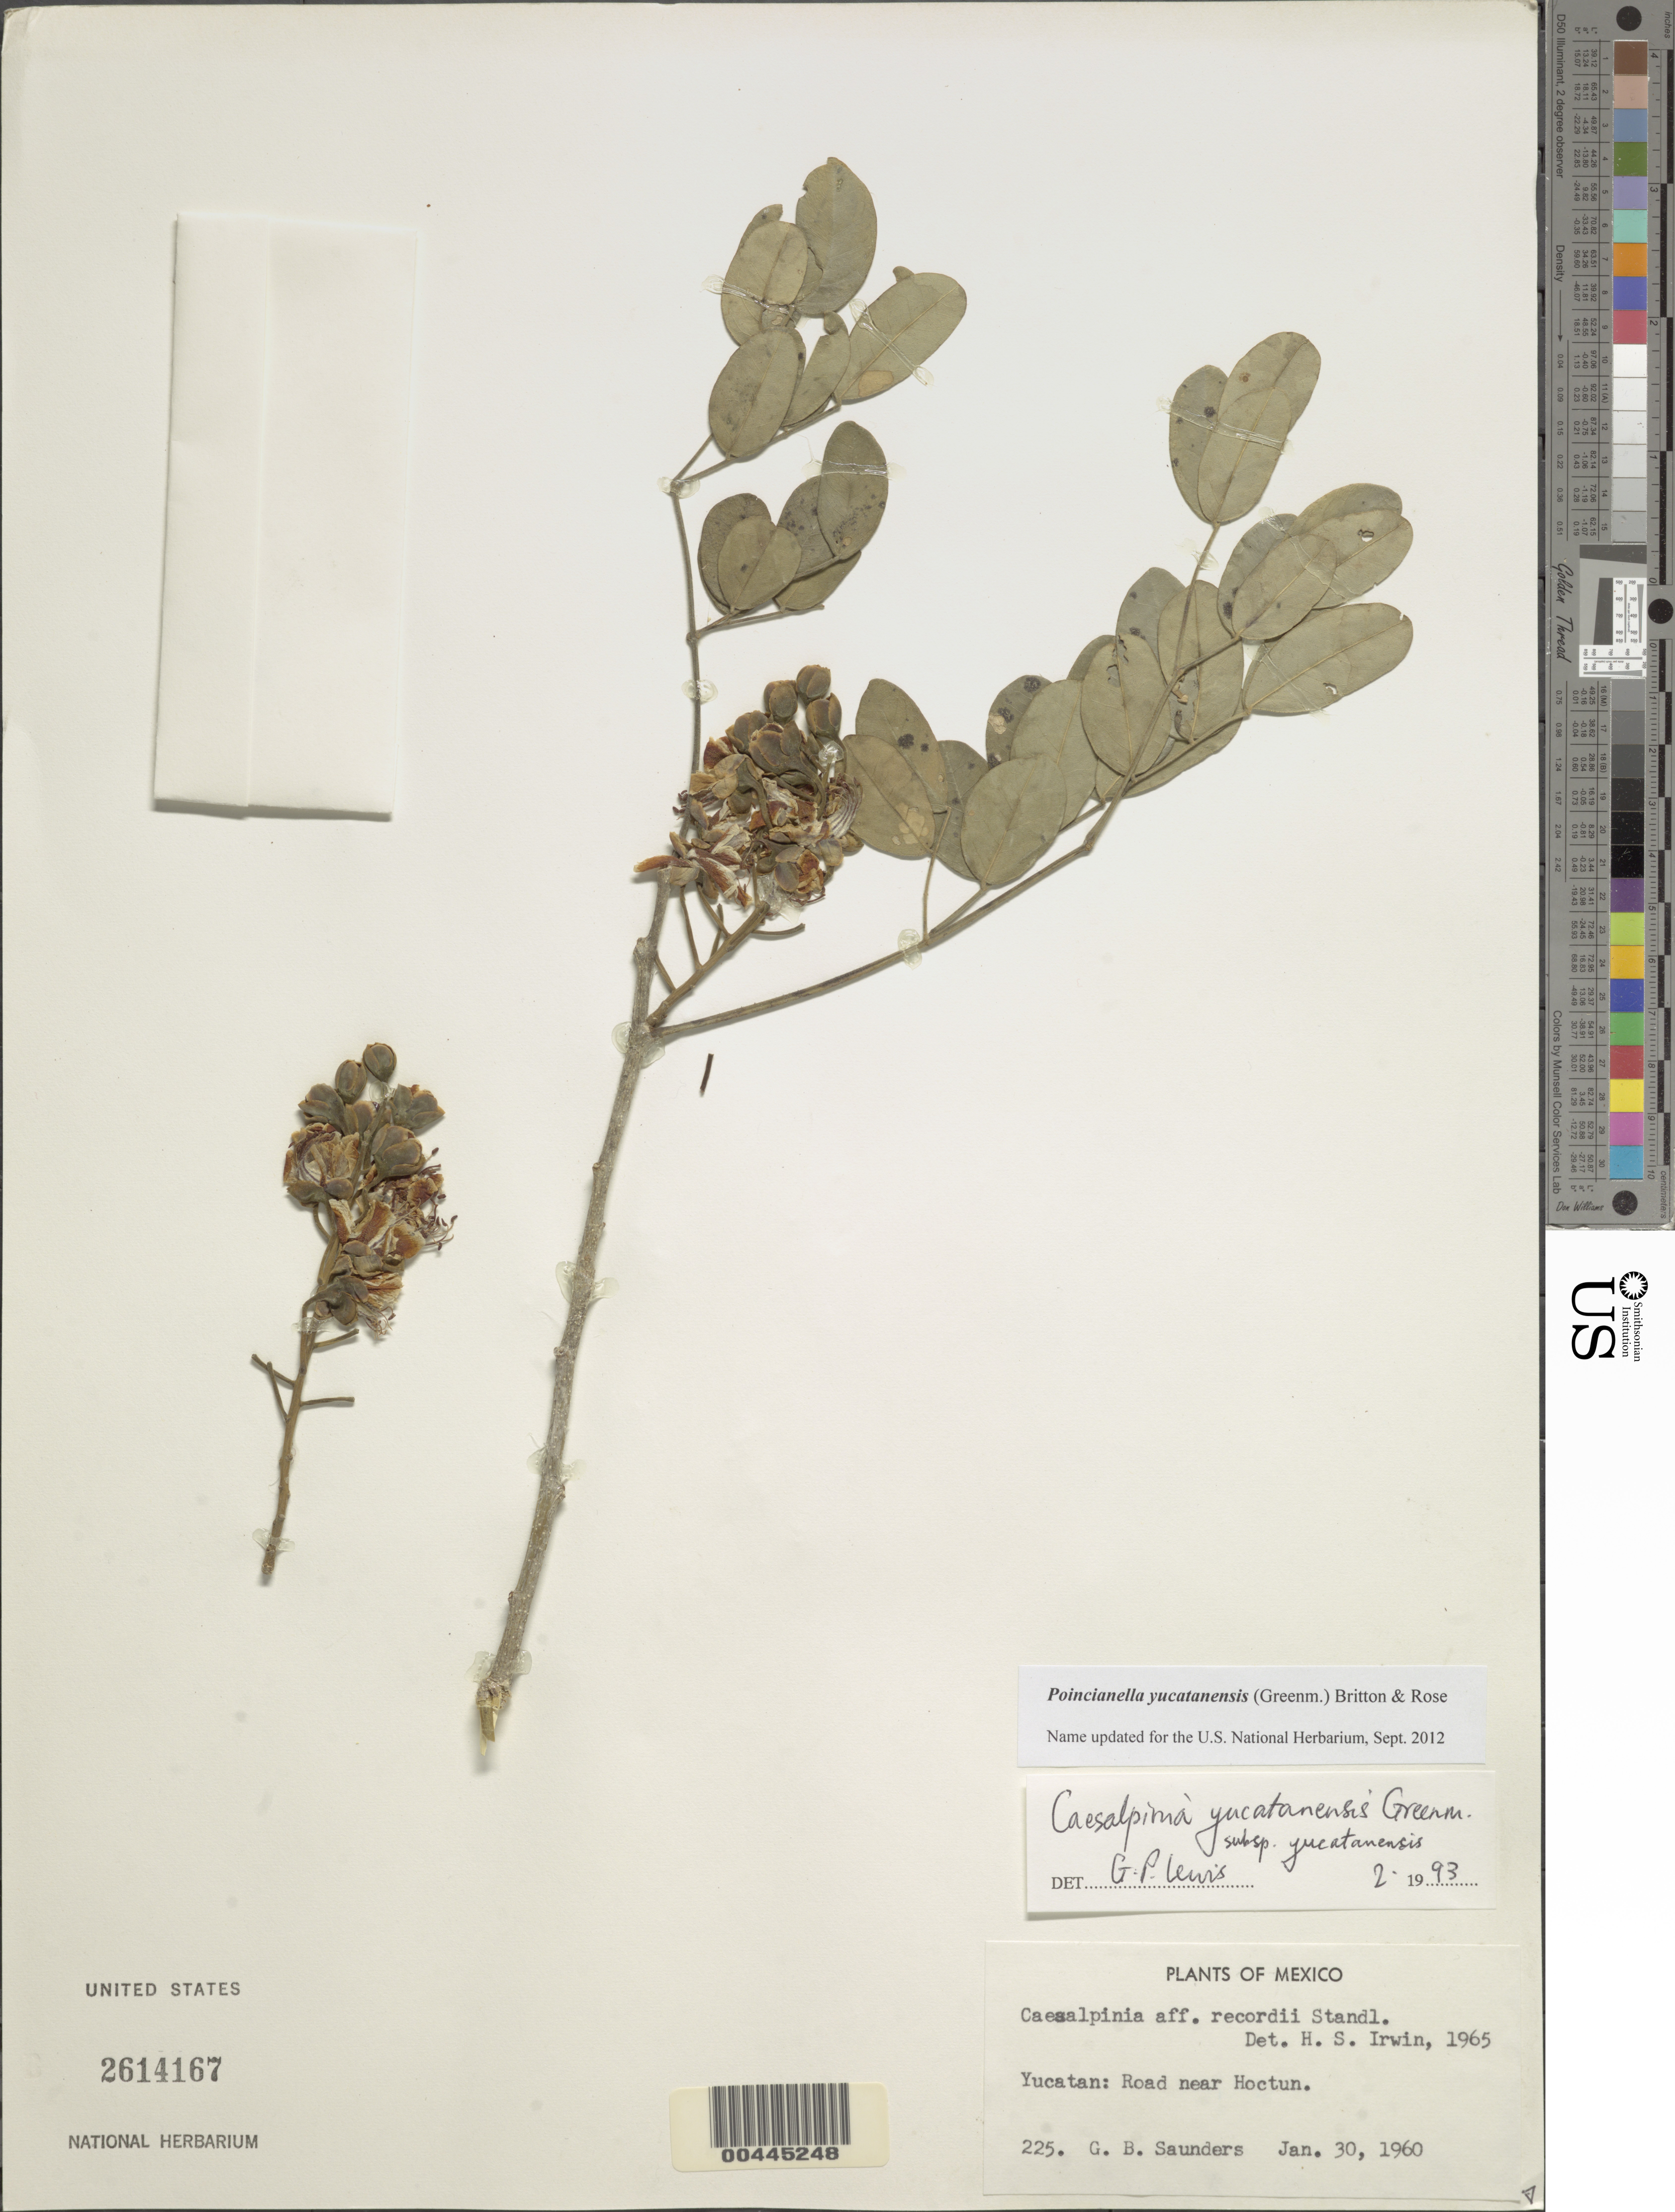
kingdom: Plantae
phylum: Tracheophyta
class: Magnoliopsida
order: Fabales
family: Fabaceae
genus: Erythrostemon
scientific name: Erythrostemon yucatanensis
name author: (Greenm.) Gagnon & G.P. Lewis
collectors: G. B. Saunders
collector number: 225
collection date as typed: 30 Jan 1960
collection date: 1960-01-30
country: Mexico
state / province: Yucatán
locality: Near hoctun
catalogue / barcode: US 2614167